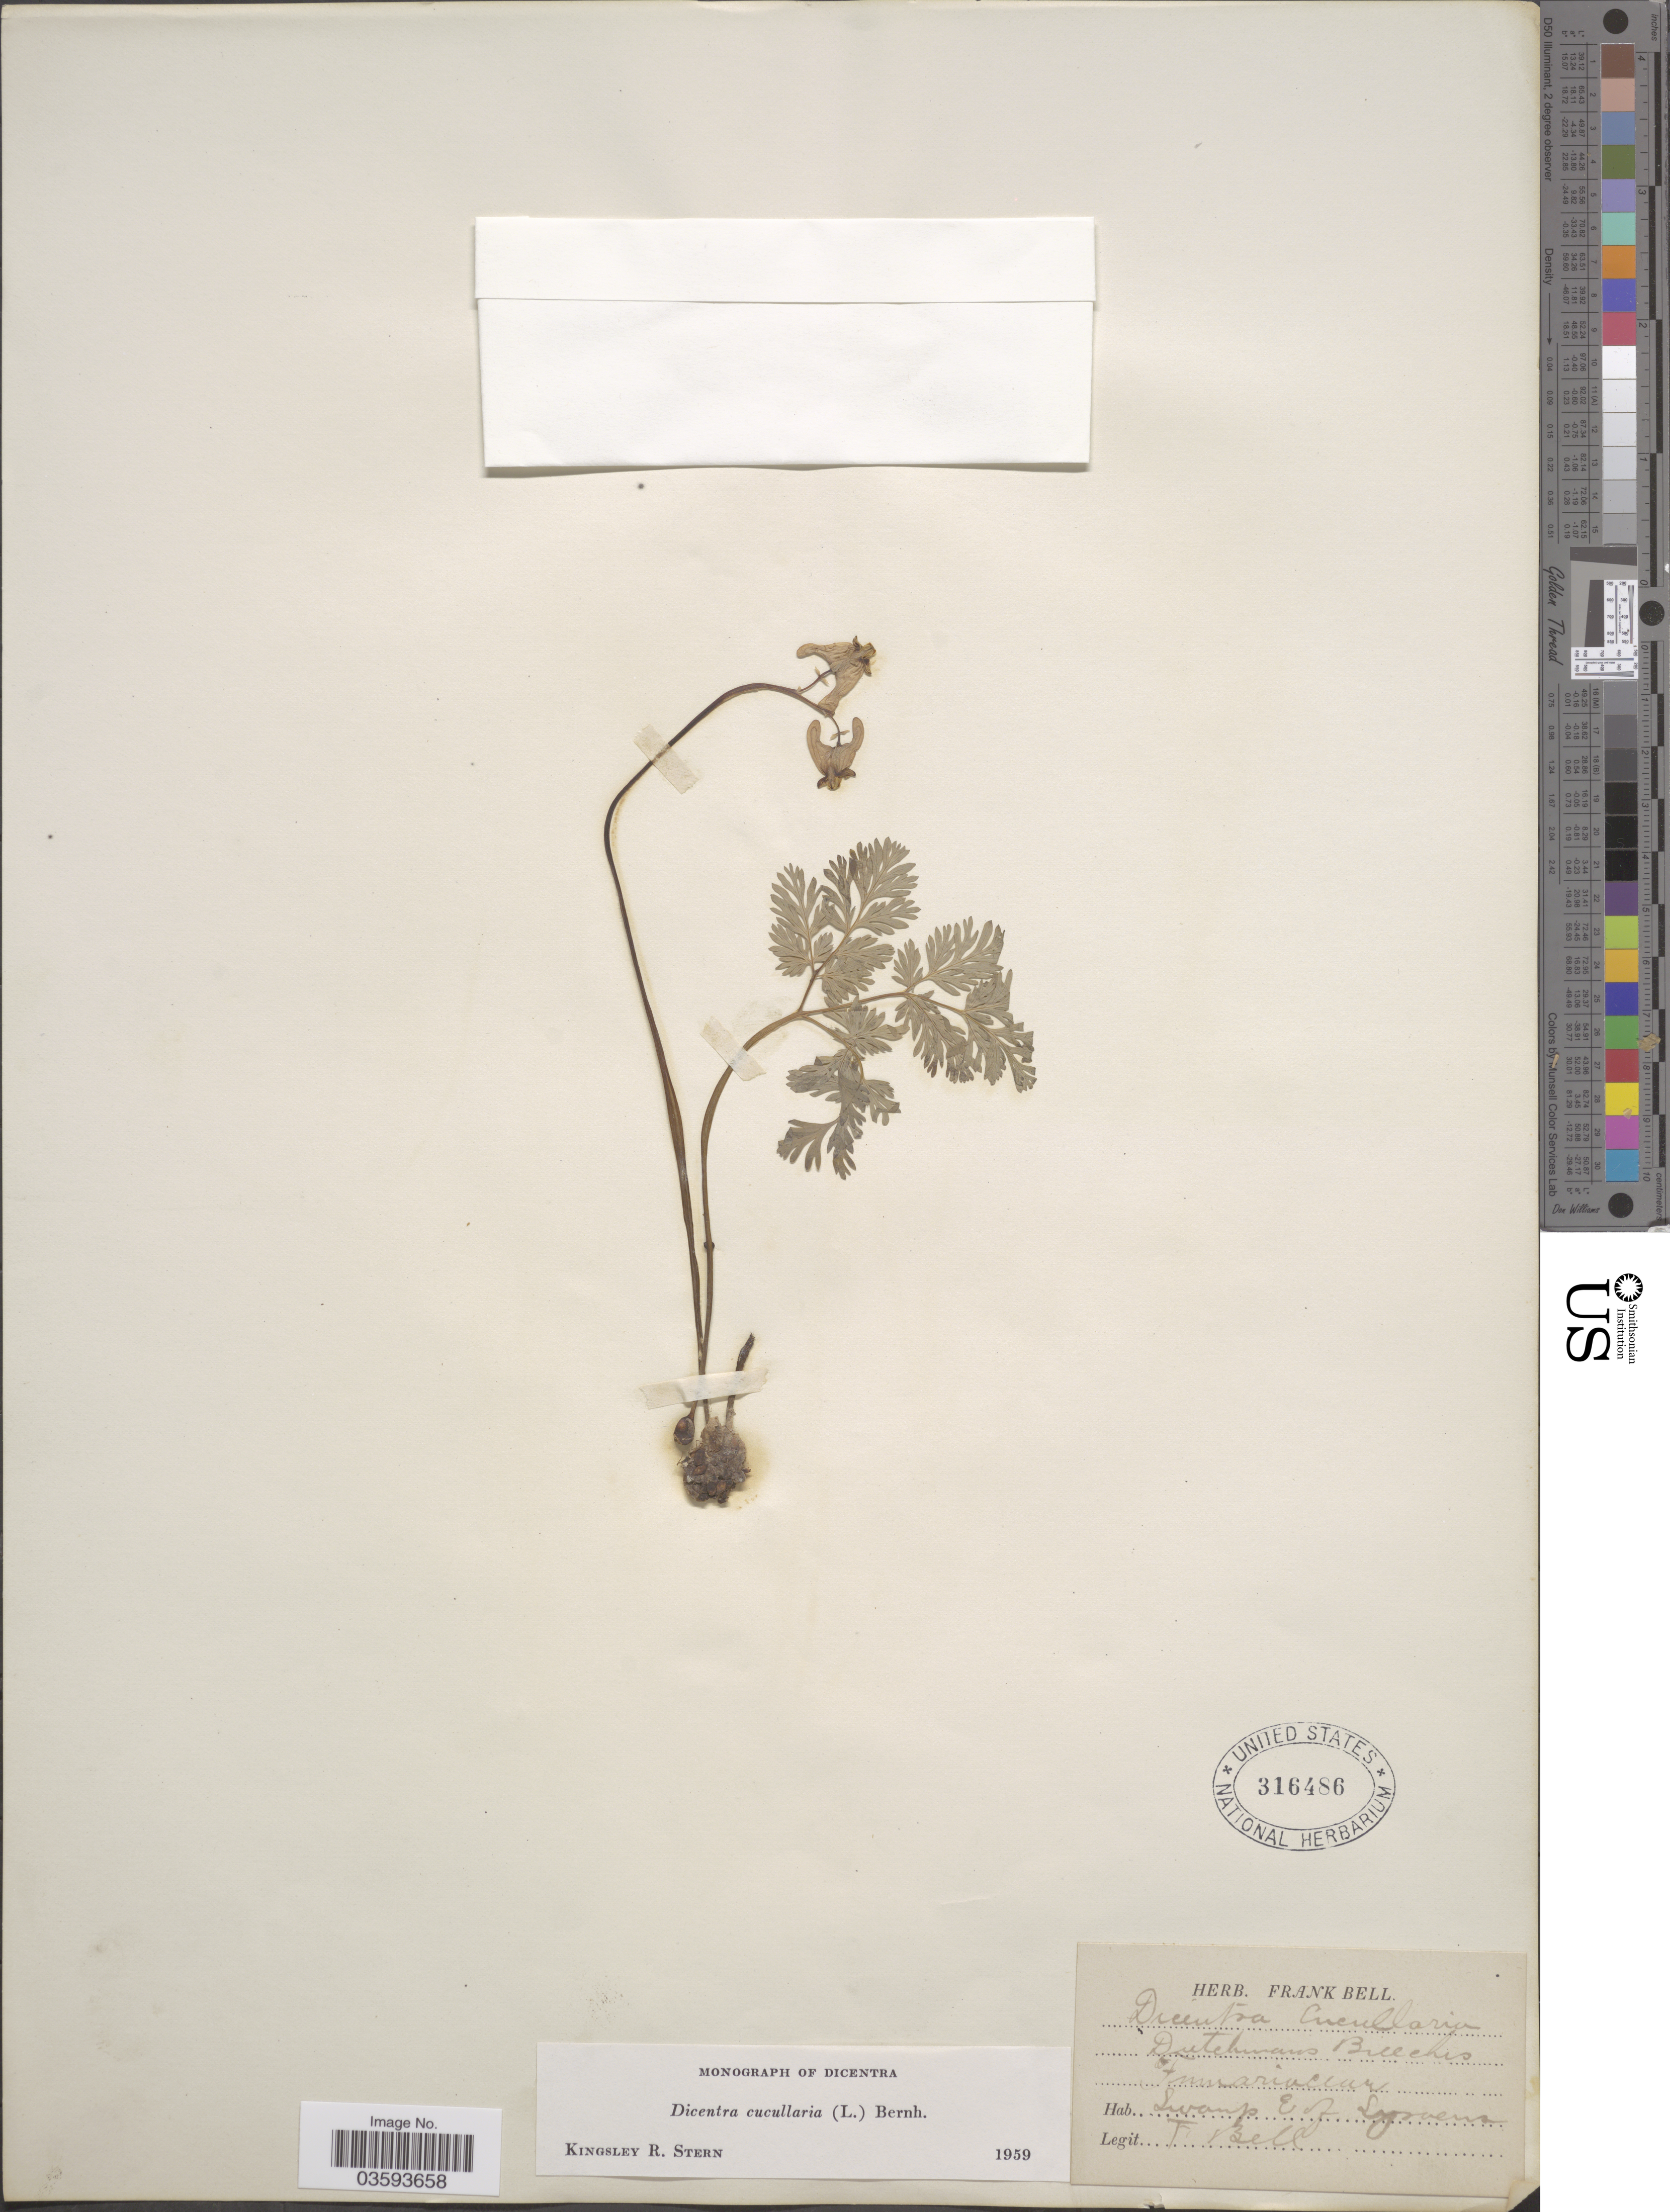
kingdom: Plantae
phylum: Tracheophyta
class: Magnoliopsida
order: Ranunculales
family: Papaveraceae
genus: Dicentra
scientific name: Dicentra cucullaria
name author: (L.) Bernh.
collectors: F. Bell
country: United States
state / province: New York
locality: Swamp E of Syracuse.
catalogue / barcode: US 316486